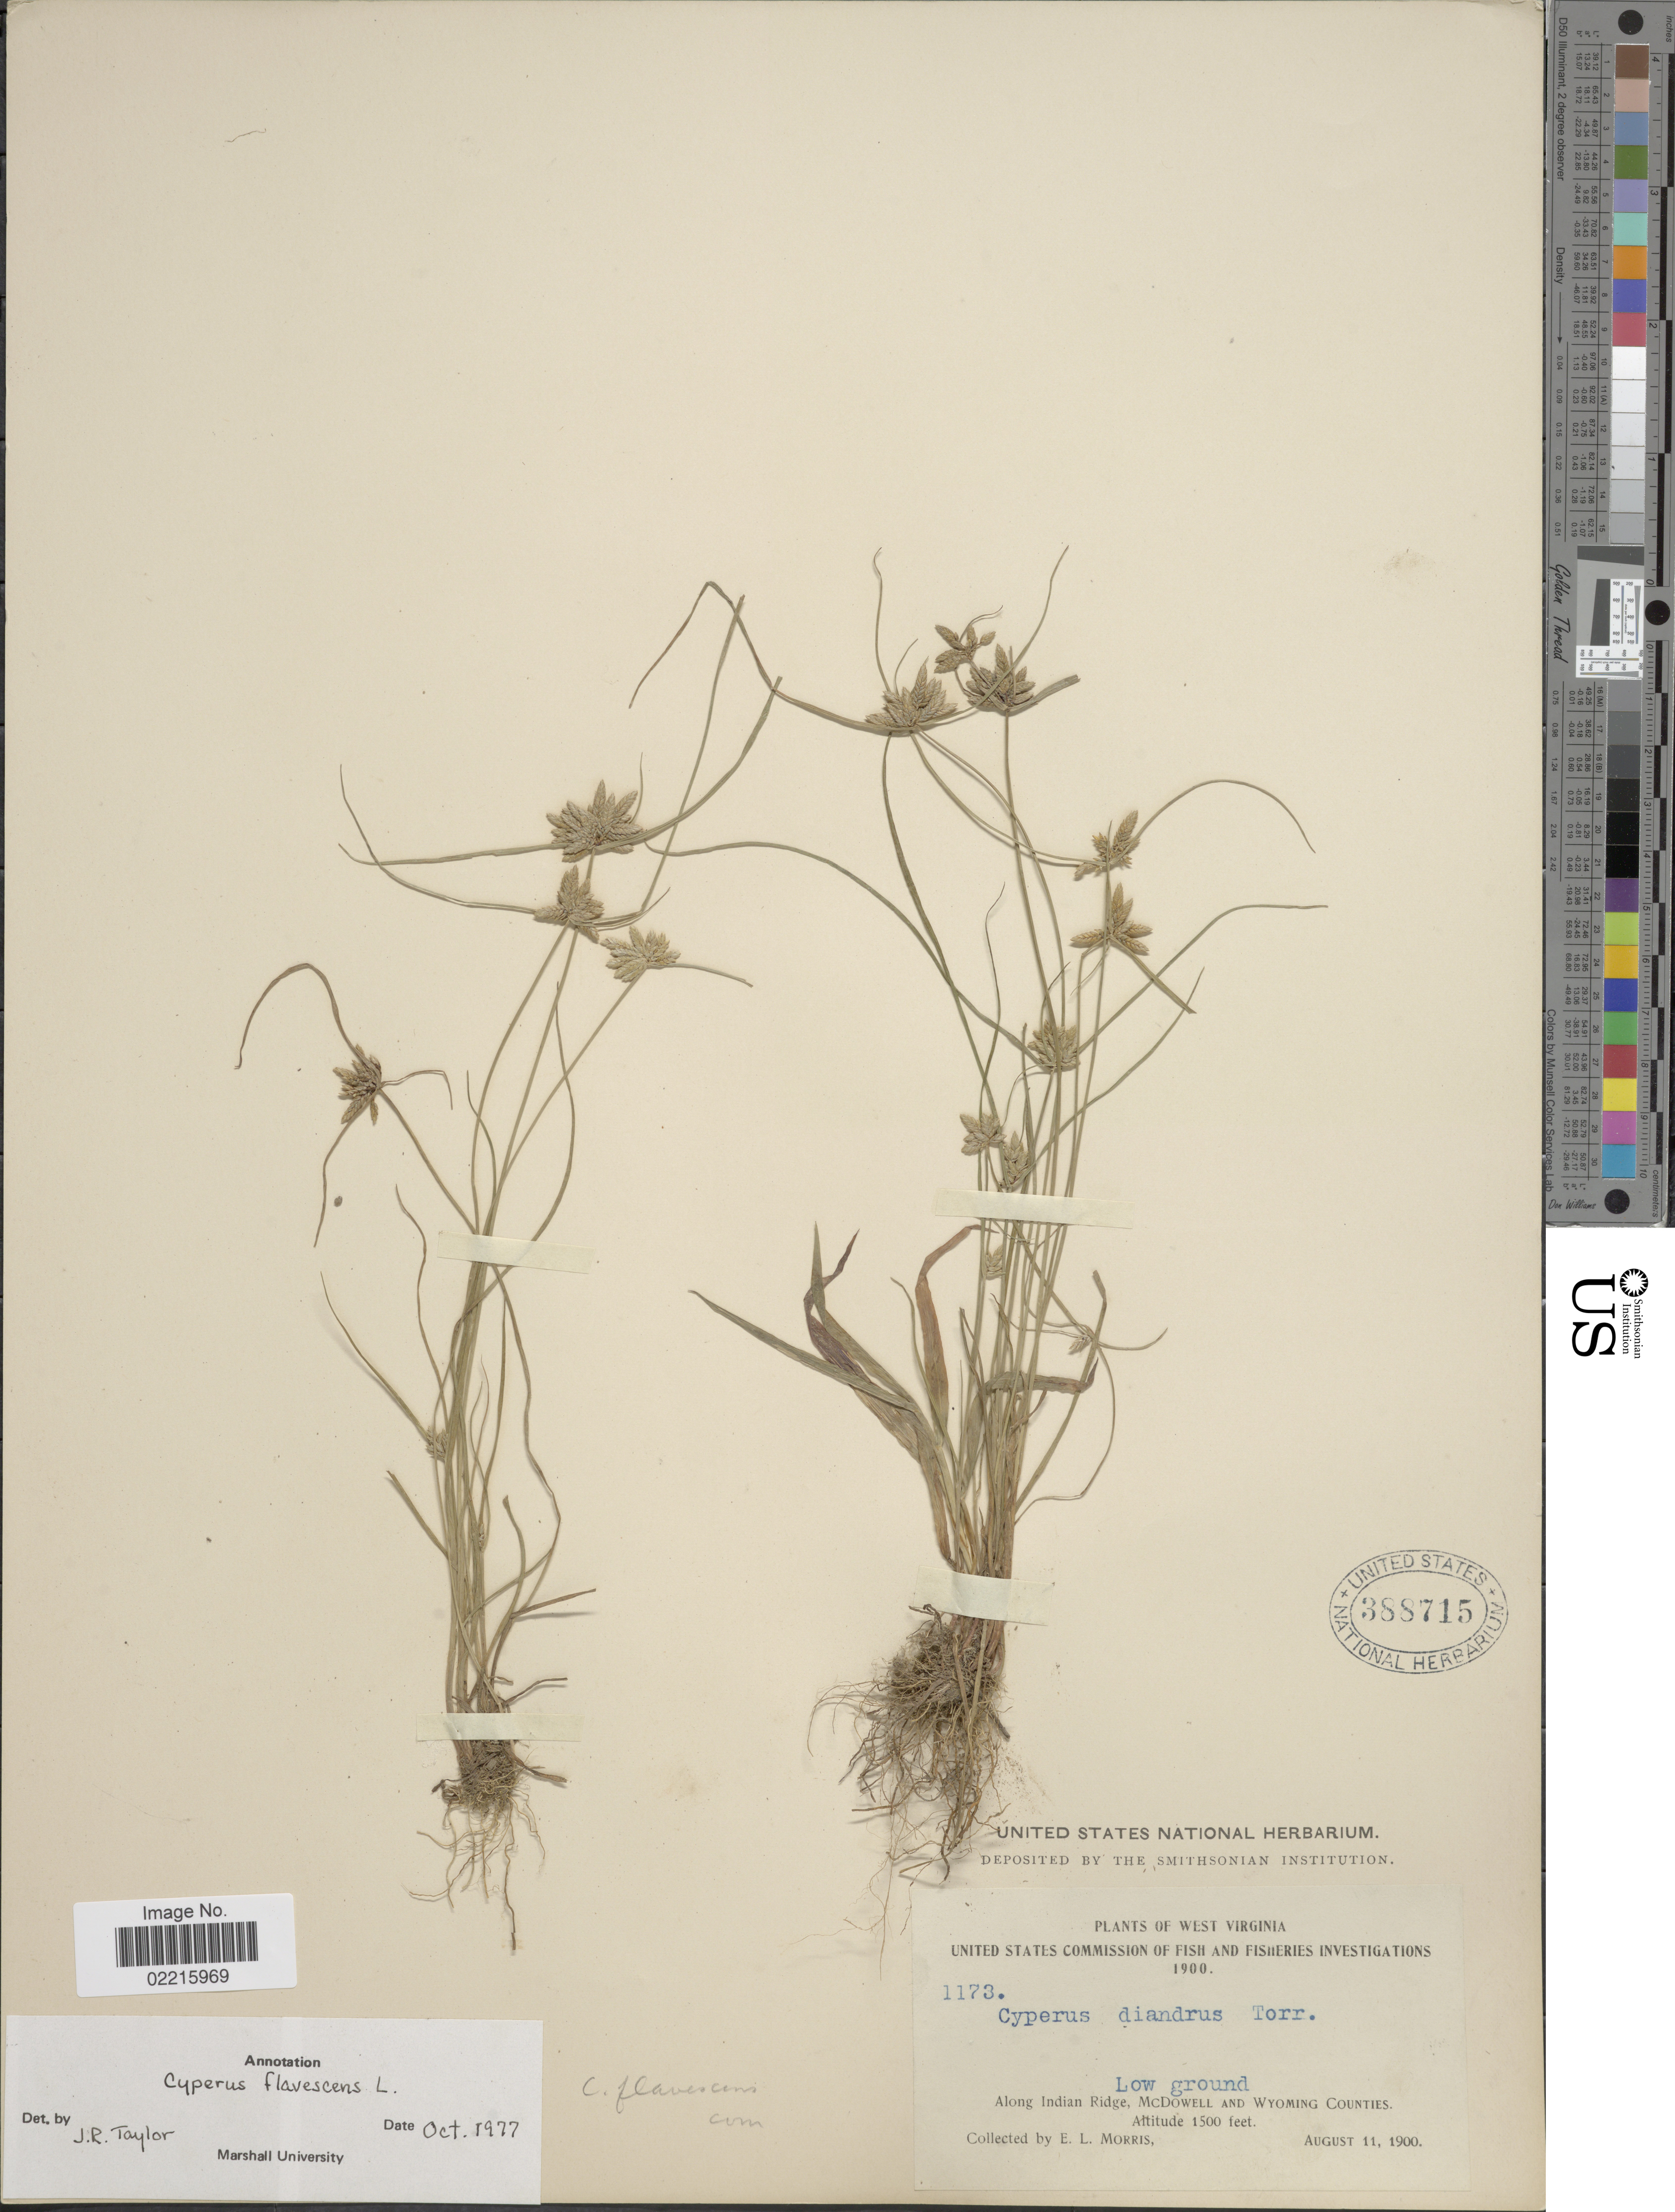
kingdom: Plantae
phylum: Tracheophyta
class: Liliopsida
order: Poales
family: Cyperaceae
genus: Cyperus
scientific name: Cyperus flavescens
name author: L.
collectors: E. Morris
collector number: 1173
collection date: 1900-08-11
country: United States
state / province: West Virginia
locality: Low ground. Along Indian Ridge, McDowell and Wyoming Counties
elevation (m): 457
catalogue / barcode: US 388715